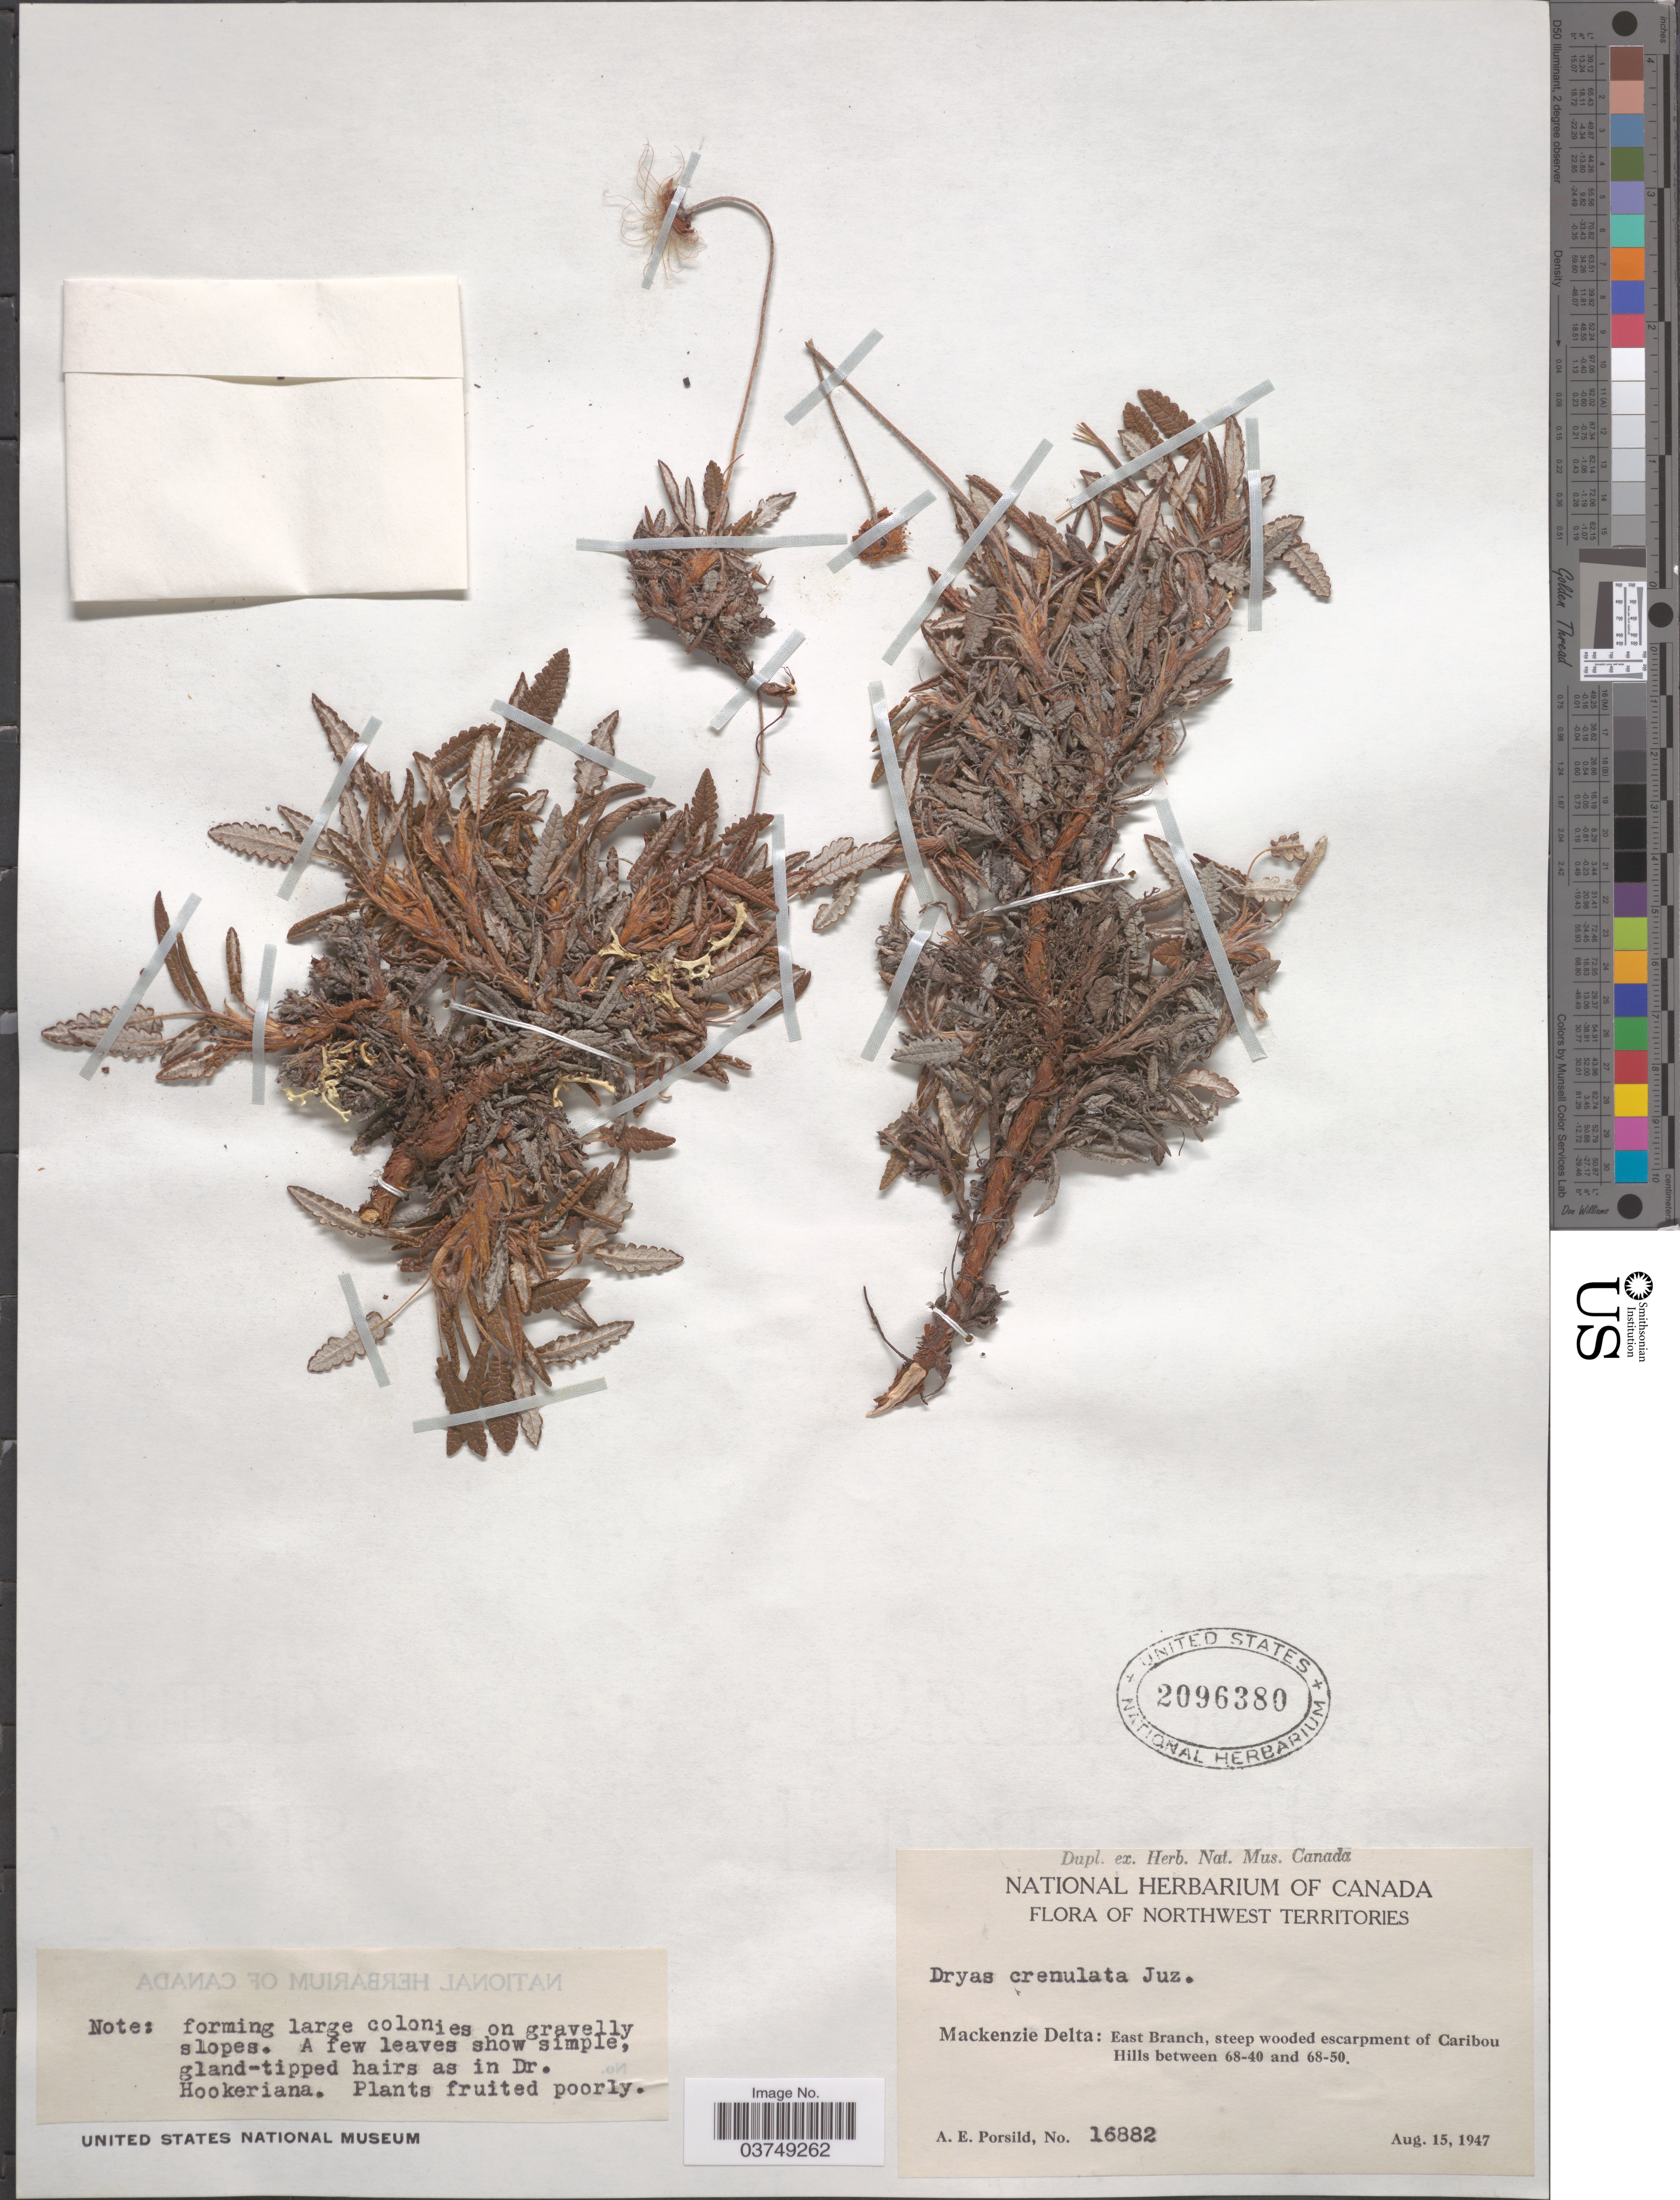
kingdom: Plantae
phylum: Tracheophyta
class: Magnoliopsida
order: Rosales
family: Rosaceae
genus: Dryas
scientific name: Dryas alaskensis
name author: A.E. Porsild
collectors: A. E. Porsild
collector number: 16882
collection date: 1947-08-15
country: Canada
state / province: Northwest Territories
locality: Mackenzie Delta: East Branch, steep wooded escarpment of Caribou Hills.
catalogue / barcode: US 2096380